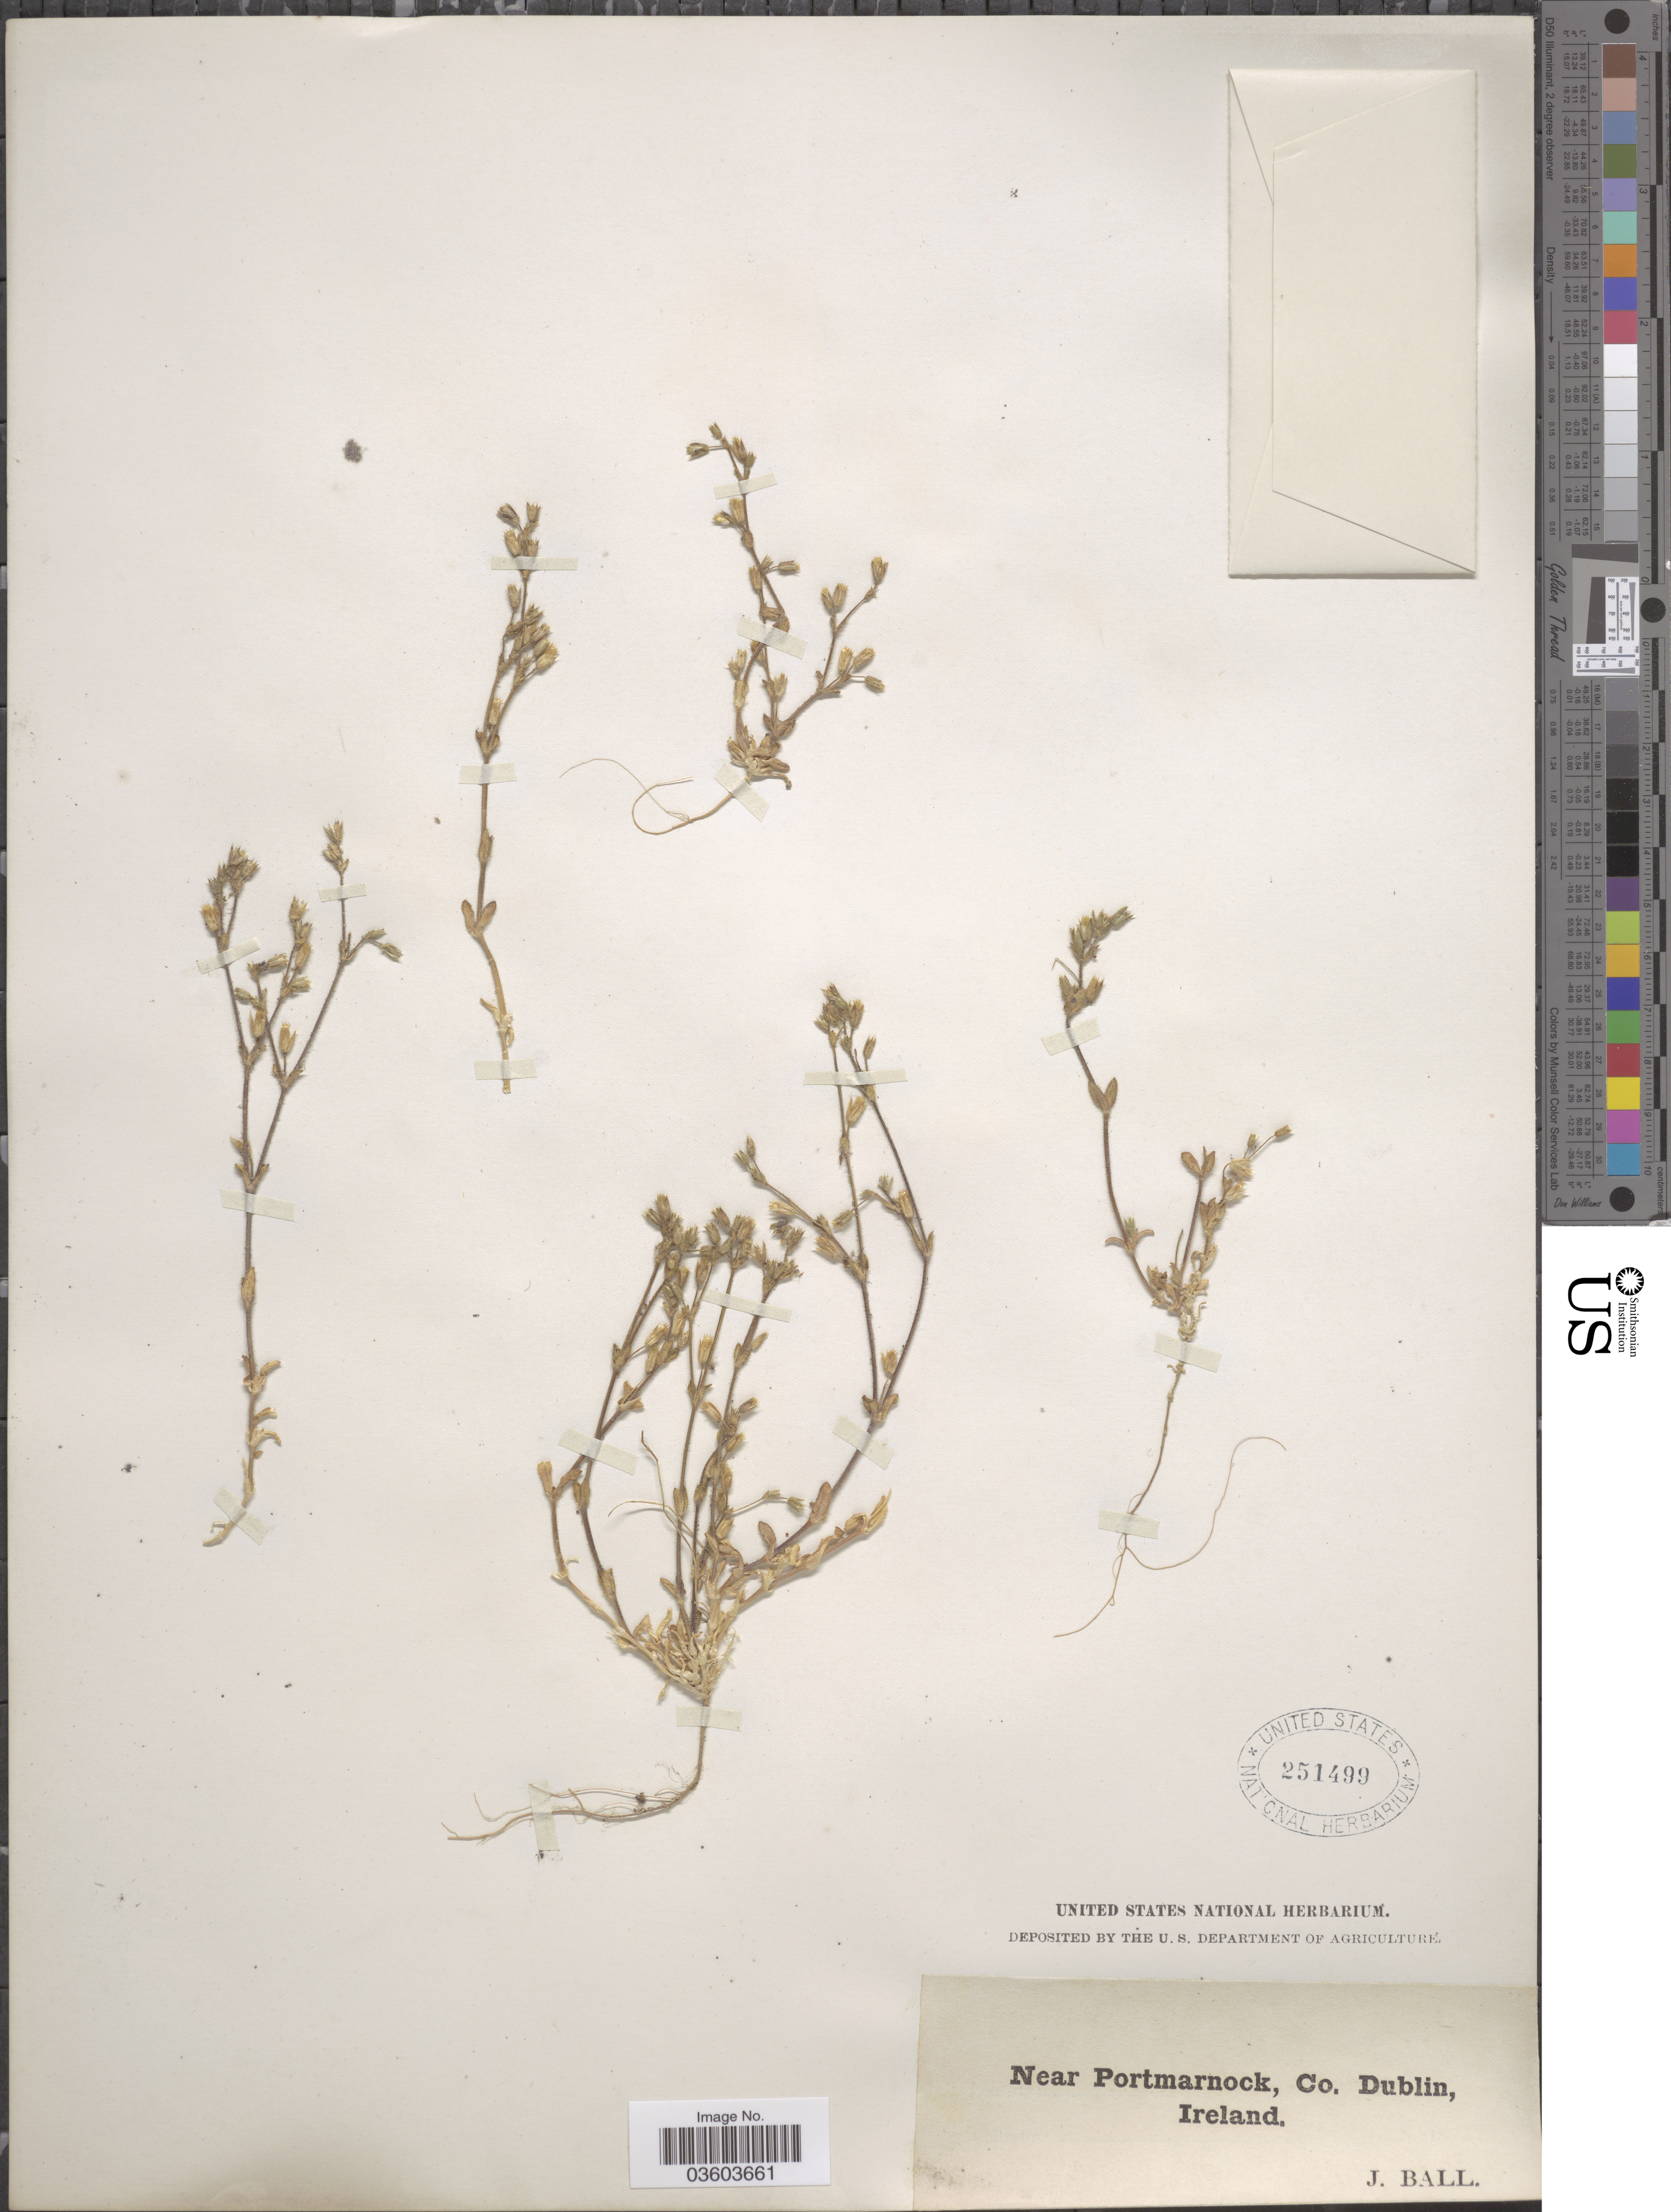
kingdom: Plantae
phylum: Tracheophyta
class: Magnoliopsida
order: Caryophyllales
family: Caryophyllaceae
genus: Cerastium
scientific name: Cerastium sp.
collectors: J. Ball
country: Ireland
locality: Near Portmarnock, Co. Dublin.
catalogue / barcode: US 251499